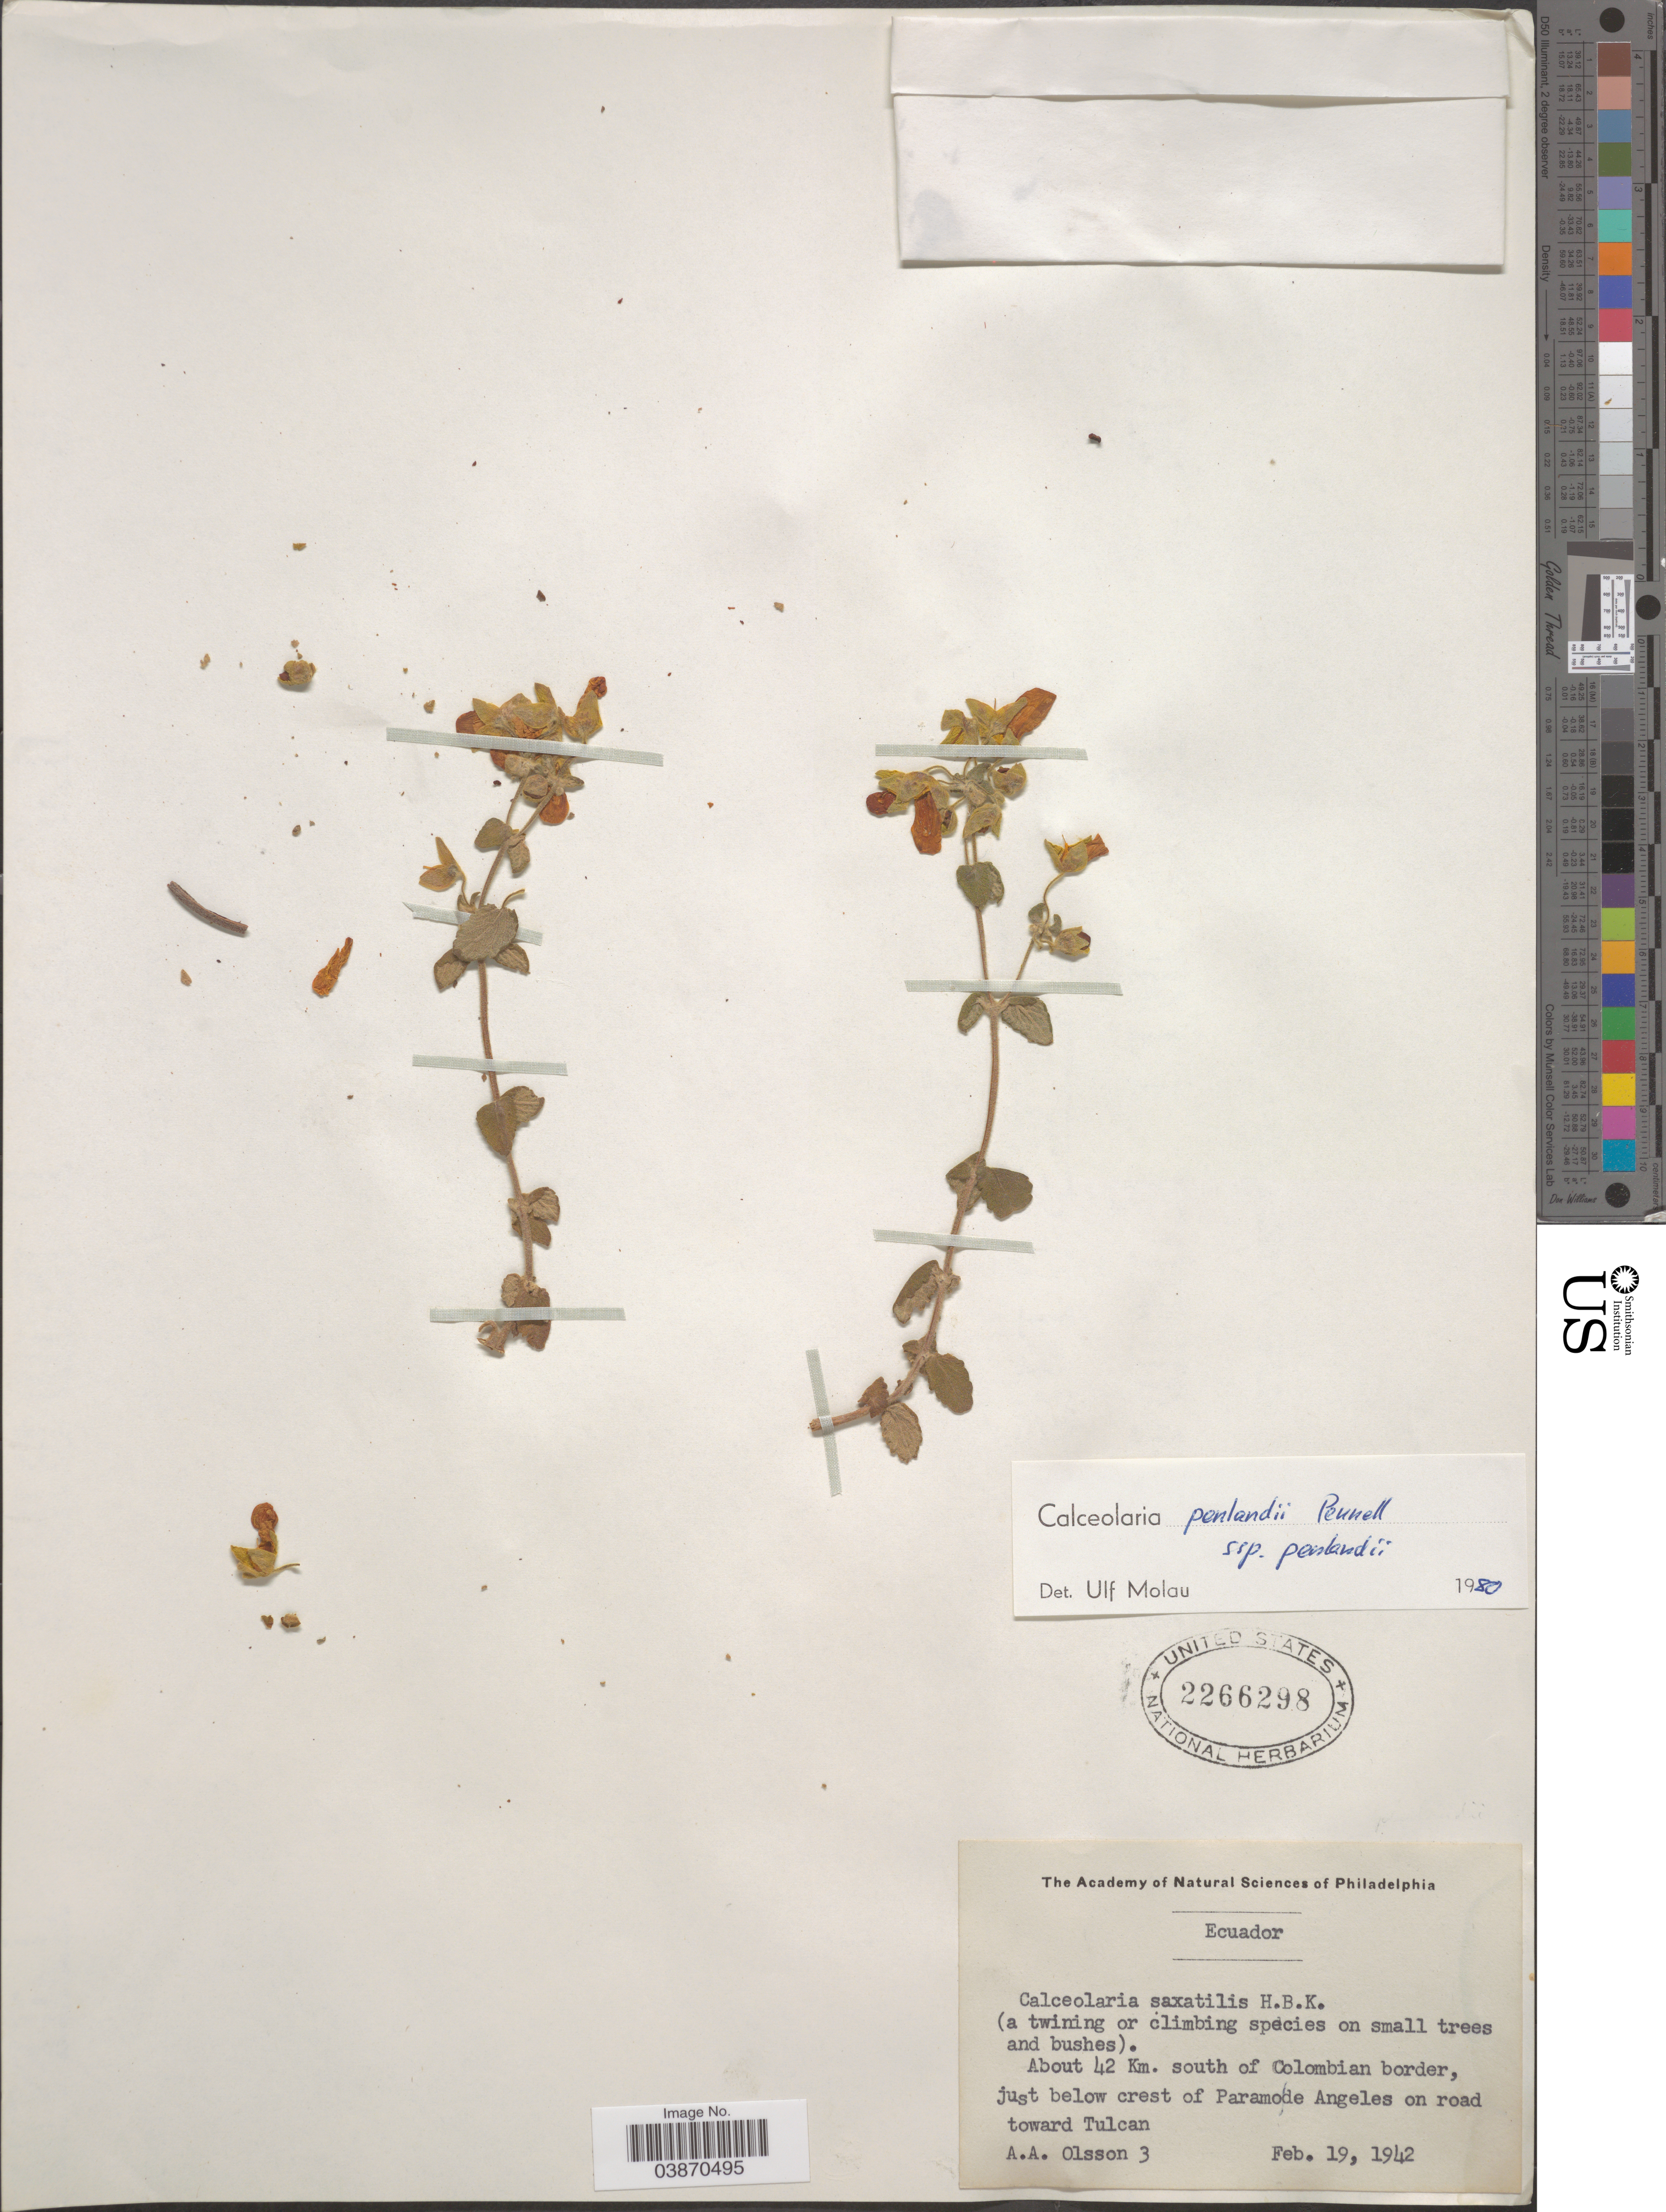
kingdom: Plantae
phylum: Tracheophyta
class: Magnoliopsida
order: Lamiales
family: Calceolariaceae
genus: Calceolaria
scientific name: Calceolaria penlandii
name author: Pennell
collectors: A. Olsson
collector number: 3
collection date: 1942-02-19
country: Ecuador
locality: About 42 Km. south of Colombian border, just below crest of Paramode Angeles on road toward Tulcan.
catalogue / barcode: US 2266298